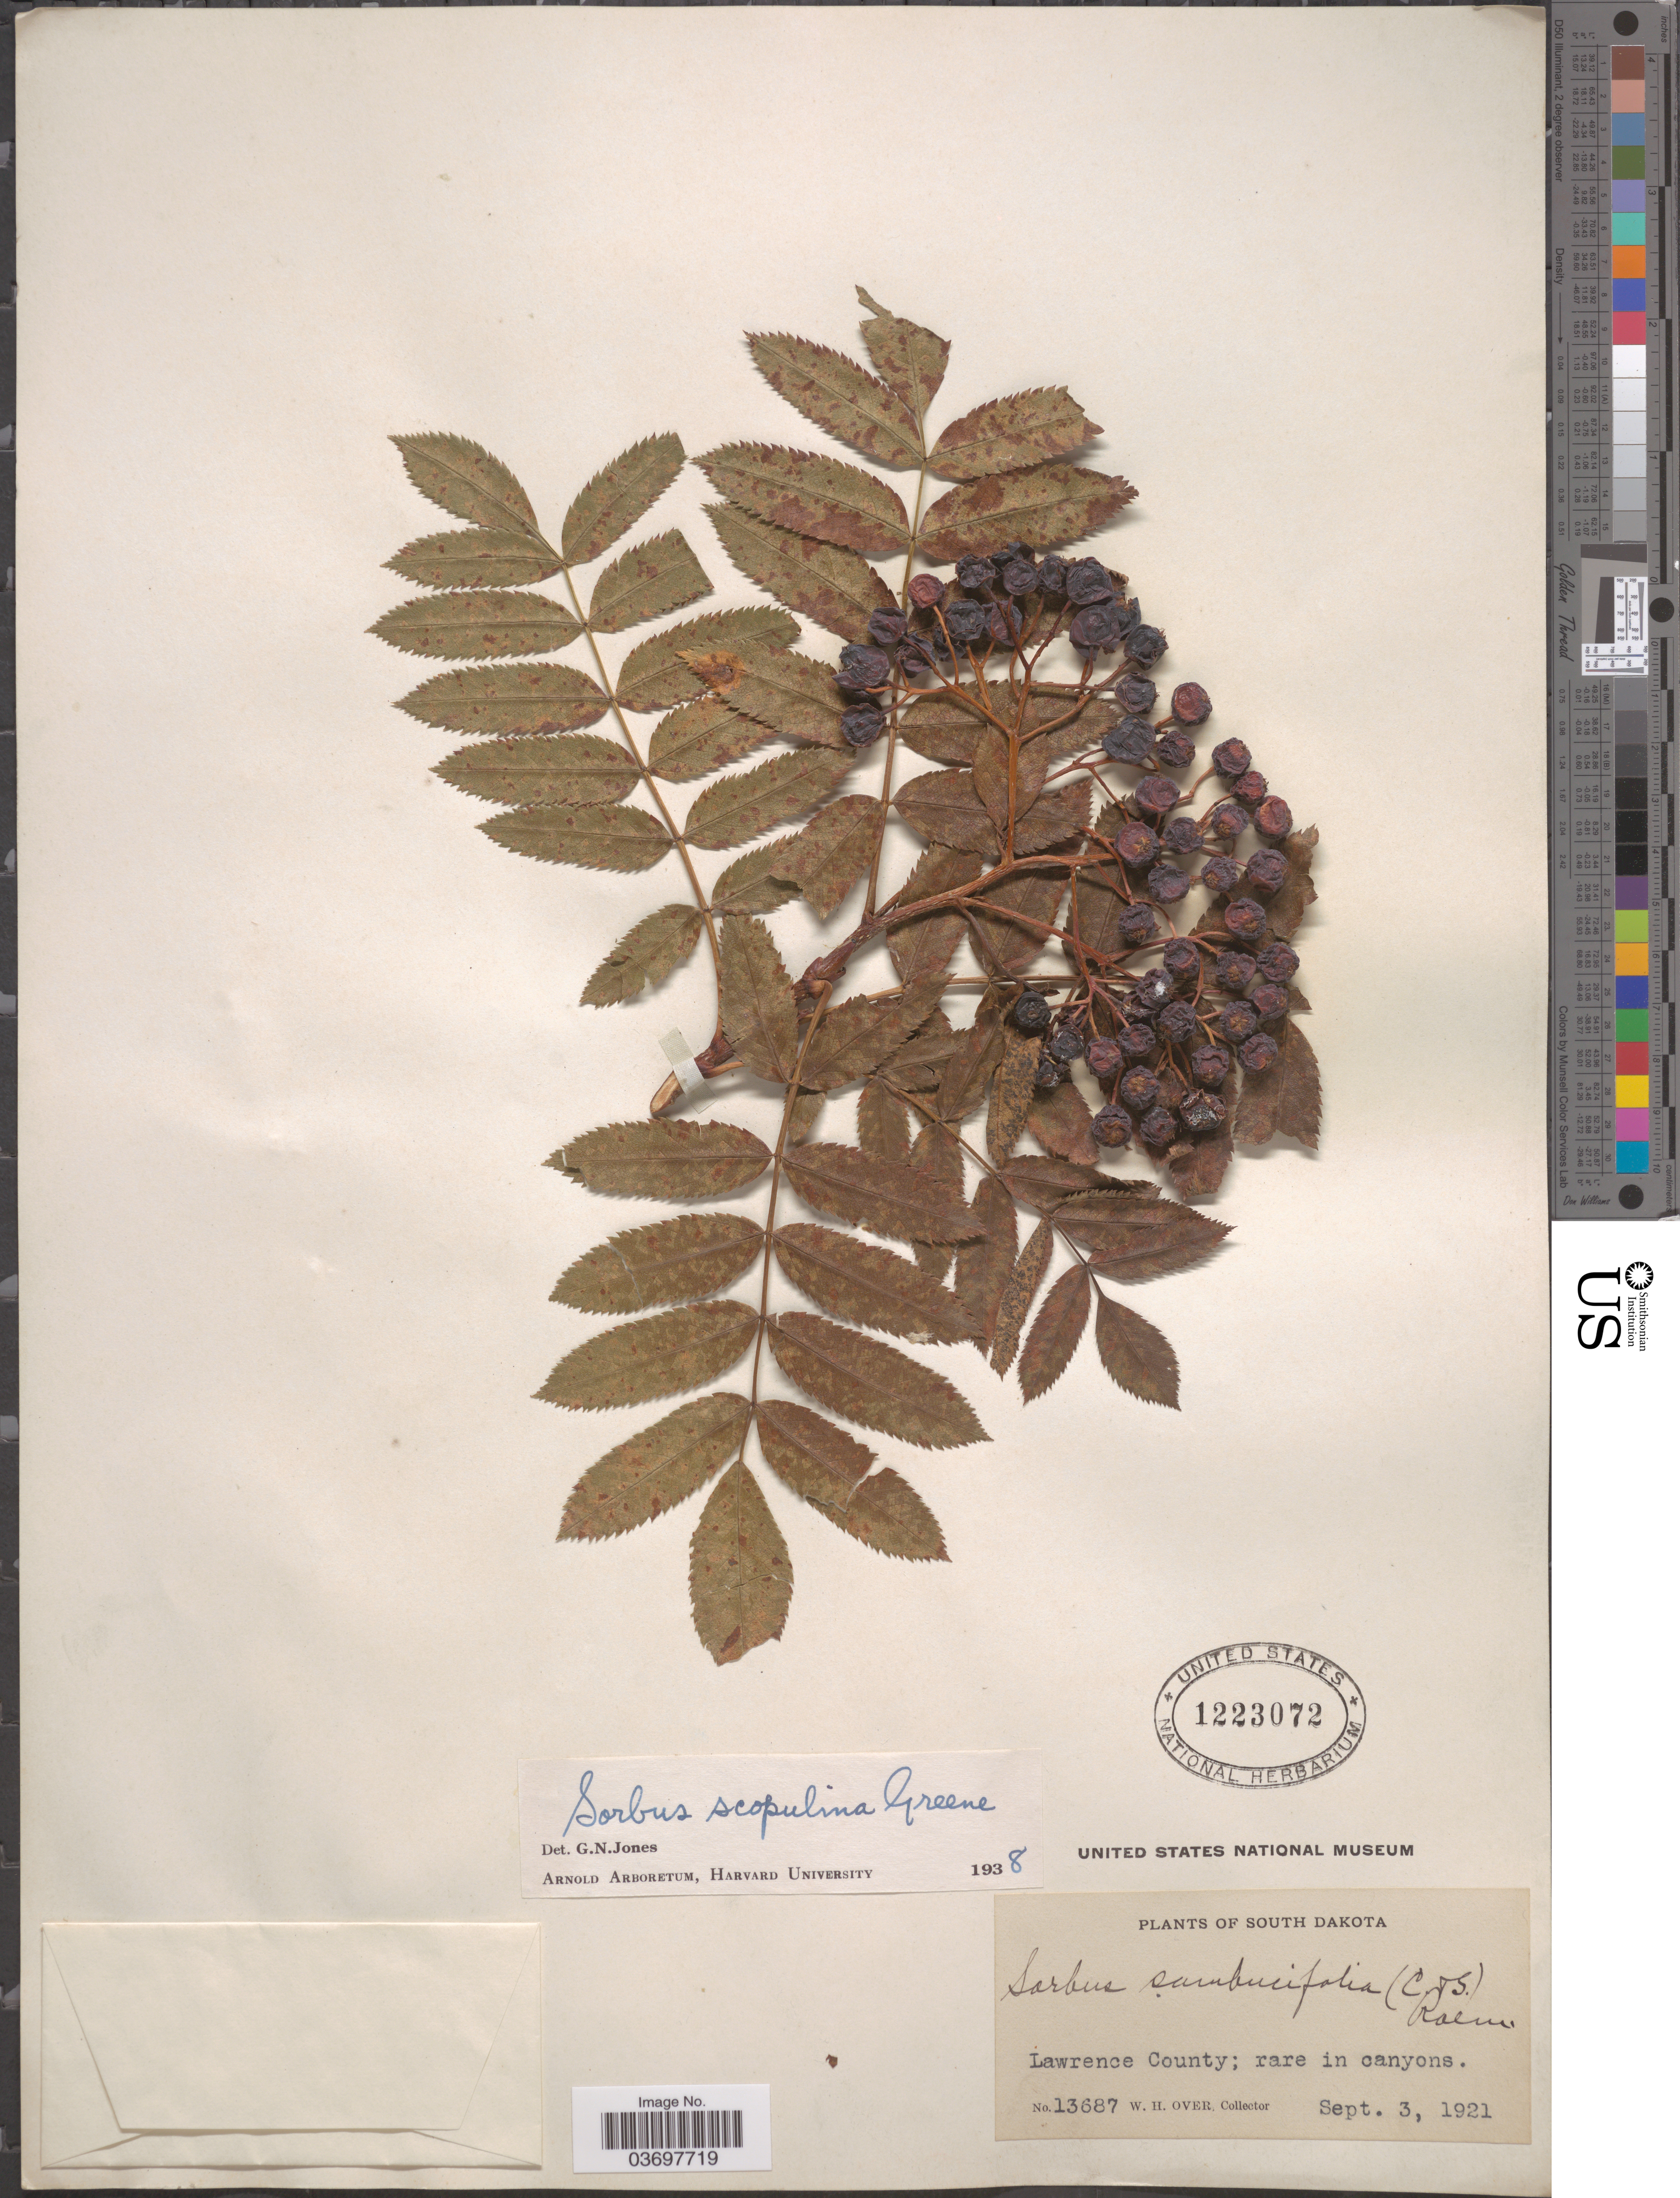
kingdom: Plantae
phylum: Tracheophyta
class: Magnoliopsida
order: Rosales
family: Rosaceae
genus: Sorbus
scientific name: Sorbus scopulina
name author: Greene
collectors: W. Over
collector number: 13687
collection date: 1921-09-03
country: United States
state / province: South Dakota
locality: Lawrence County; rare in canyons.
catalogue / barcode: US 1223072